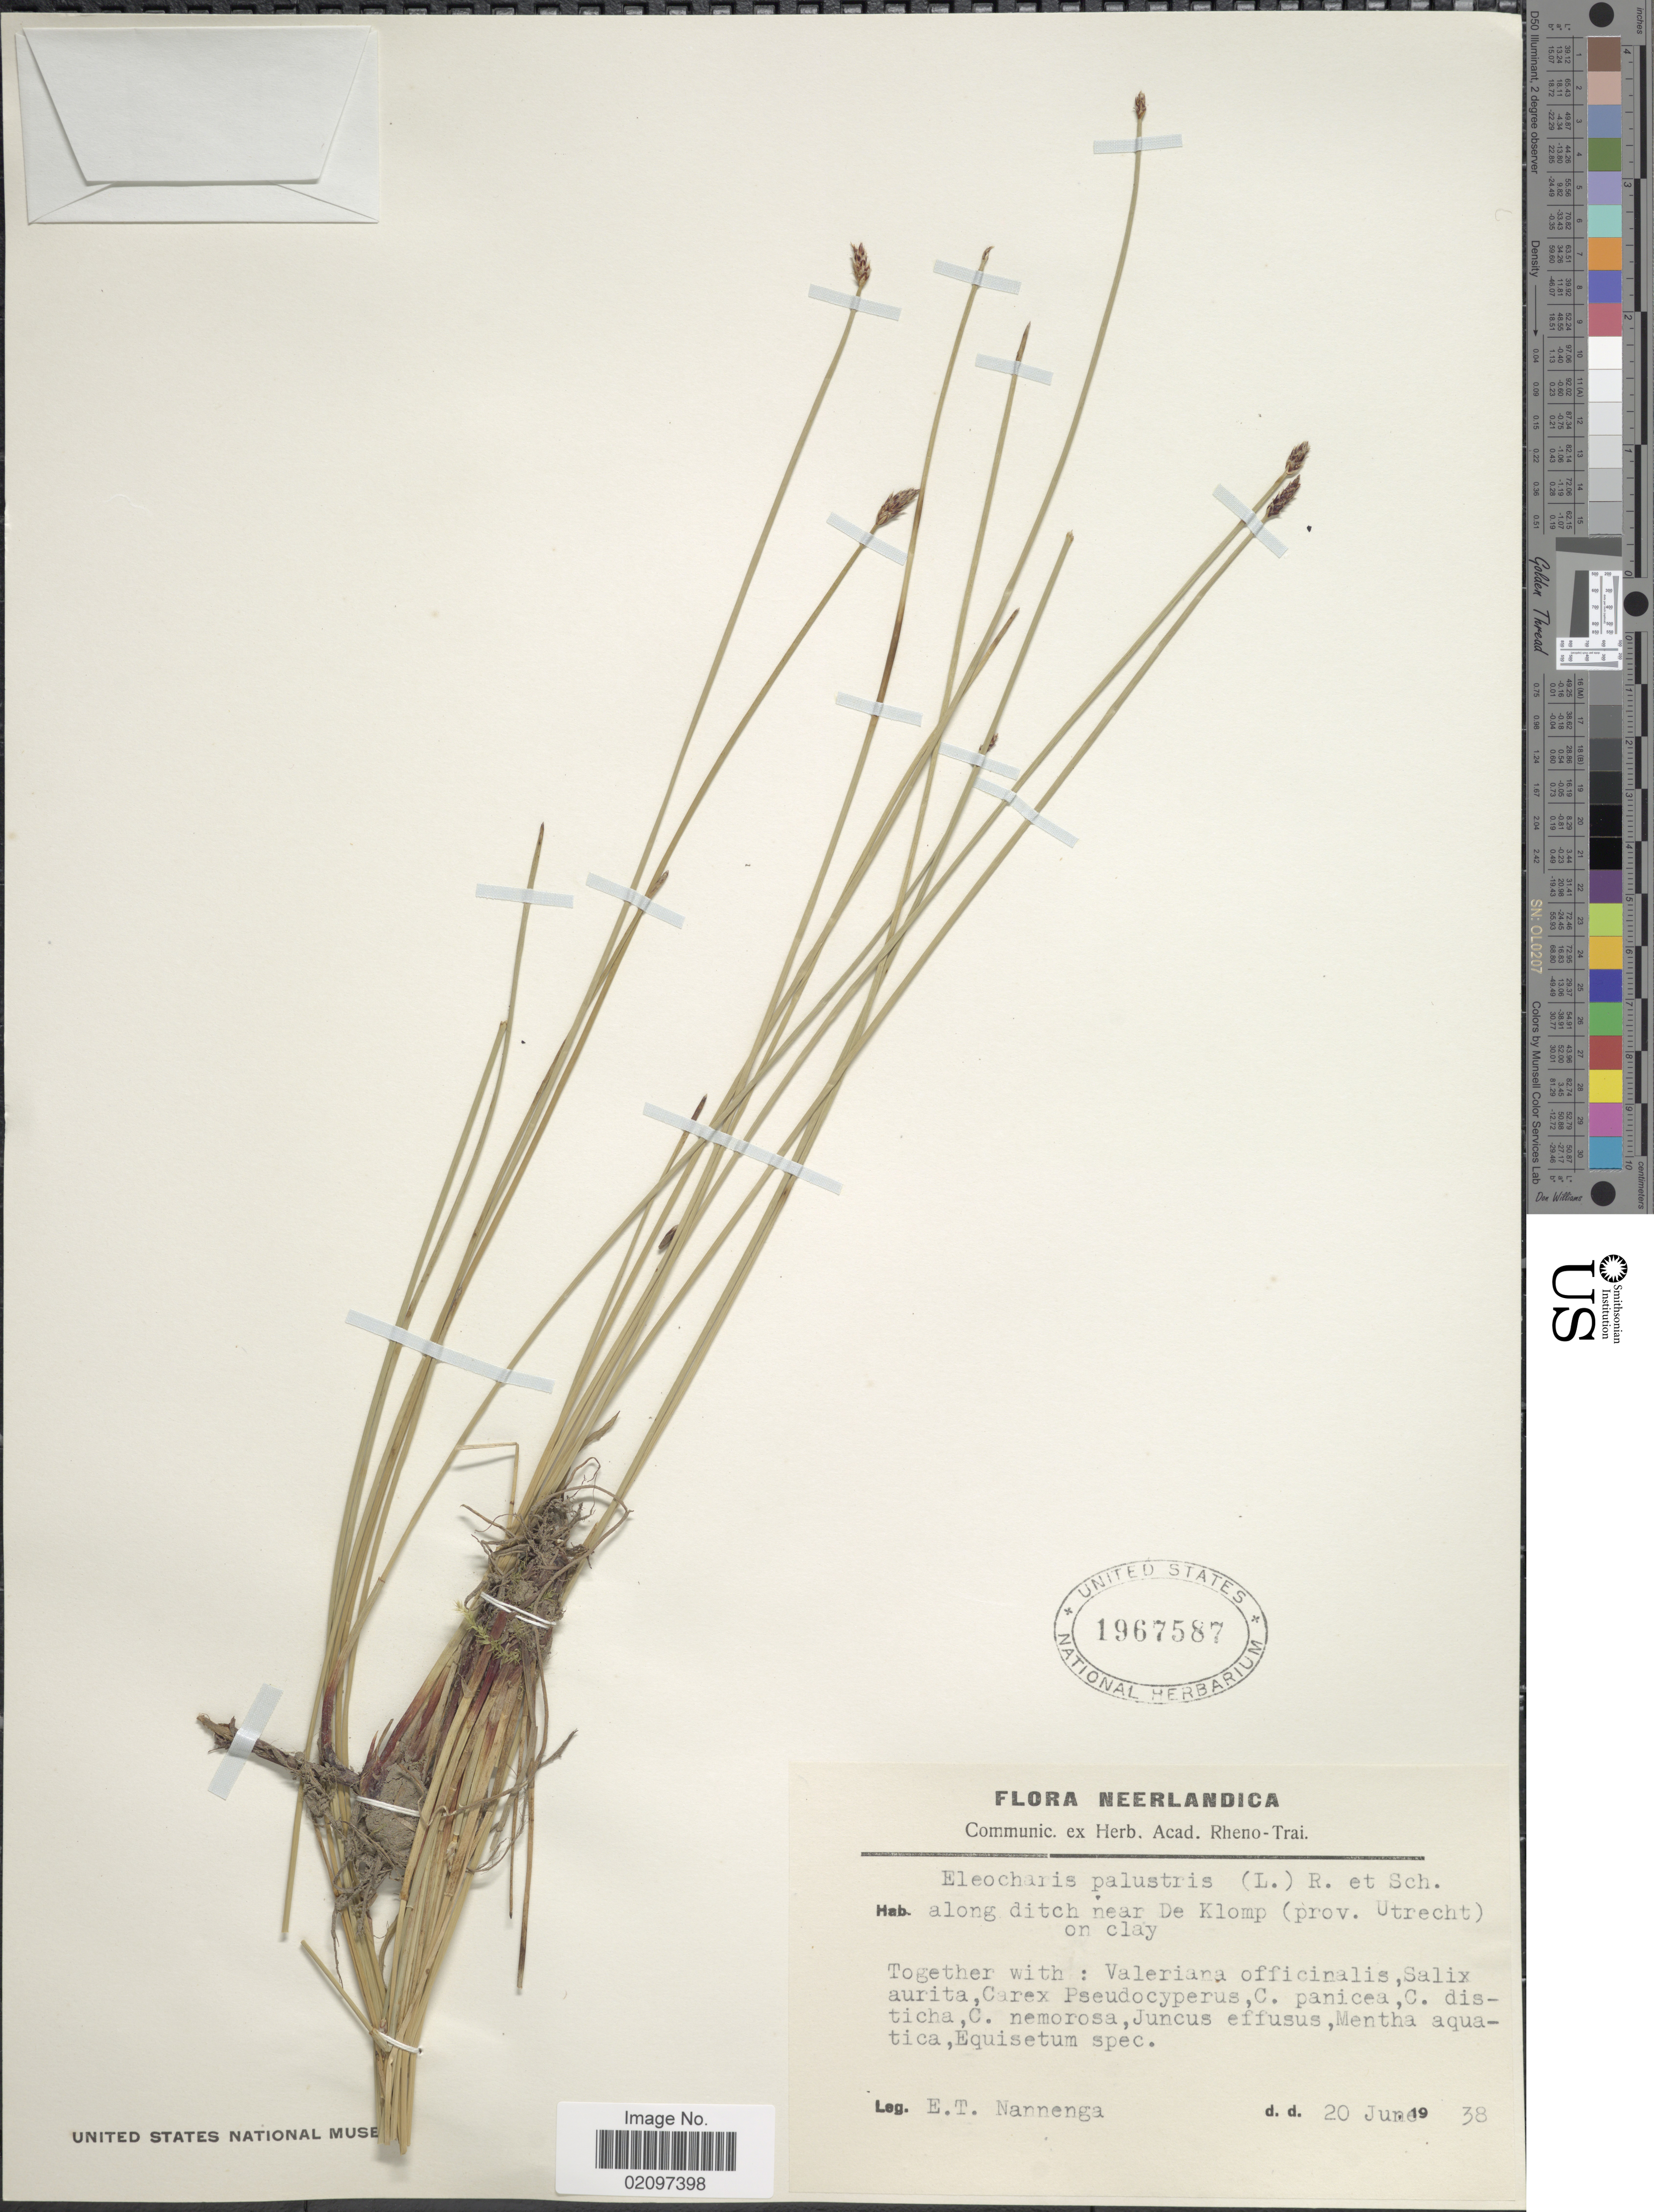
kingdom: Plantae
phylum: Tracheophyta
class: Liliopsida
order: Poales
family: Cyperaceae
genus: Eleocharis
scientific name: Eleocharis palustris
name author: (L.) Roem. & Schult.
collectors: E. Nannenga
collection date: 1938-06-20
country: Netherlands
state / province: Utrecht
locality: Along ditch near De Klomp (prov. Utrecht) on clay. Neerlandica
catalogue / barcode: US 1967587